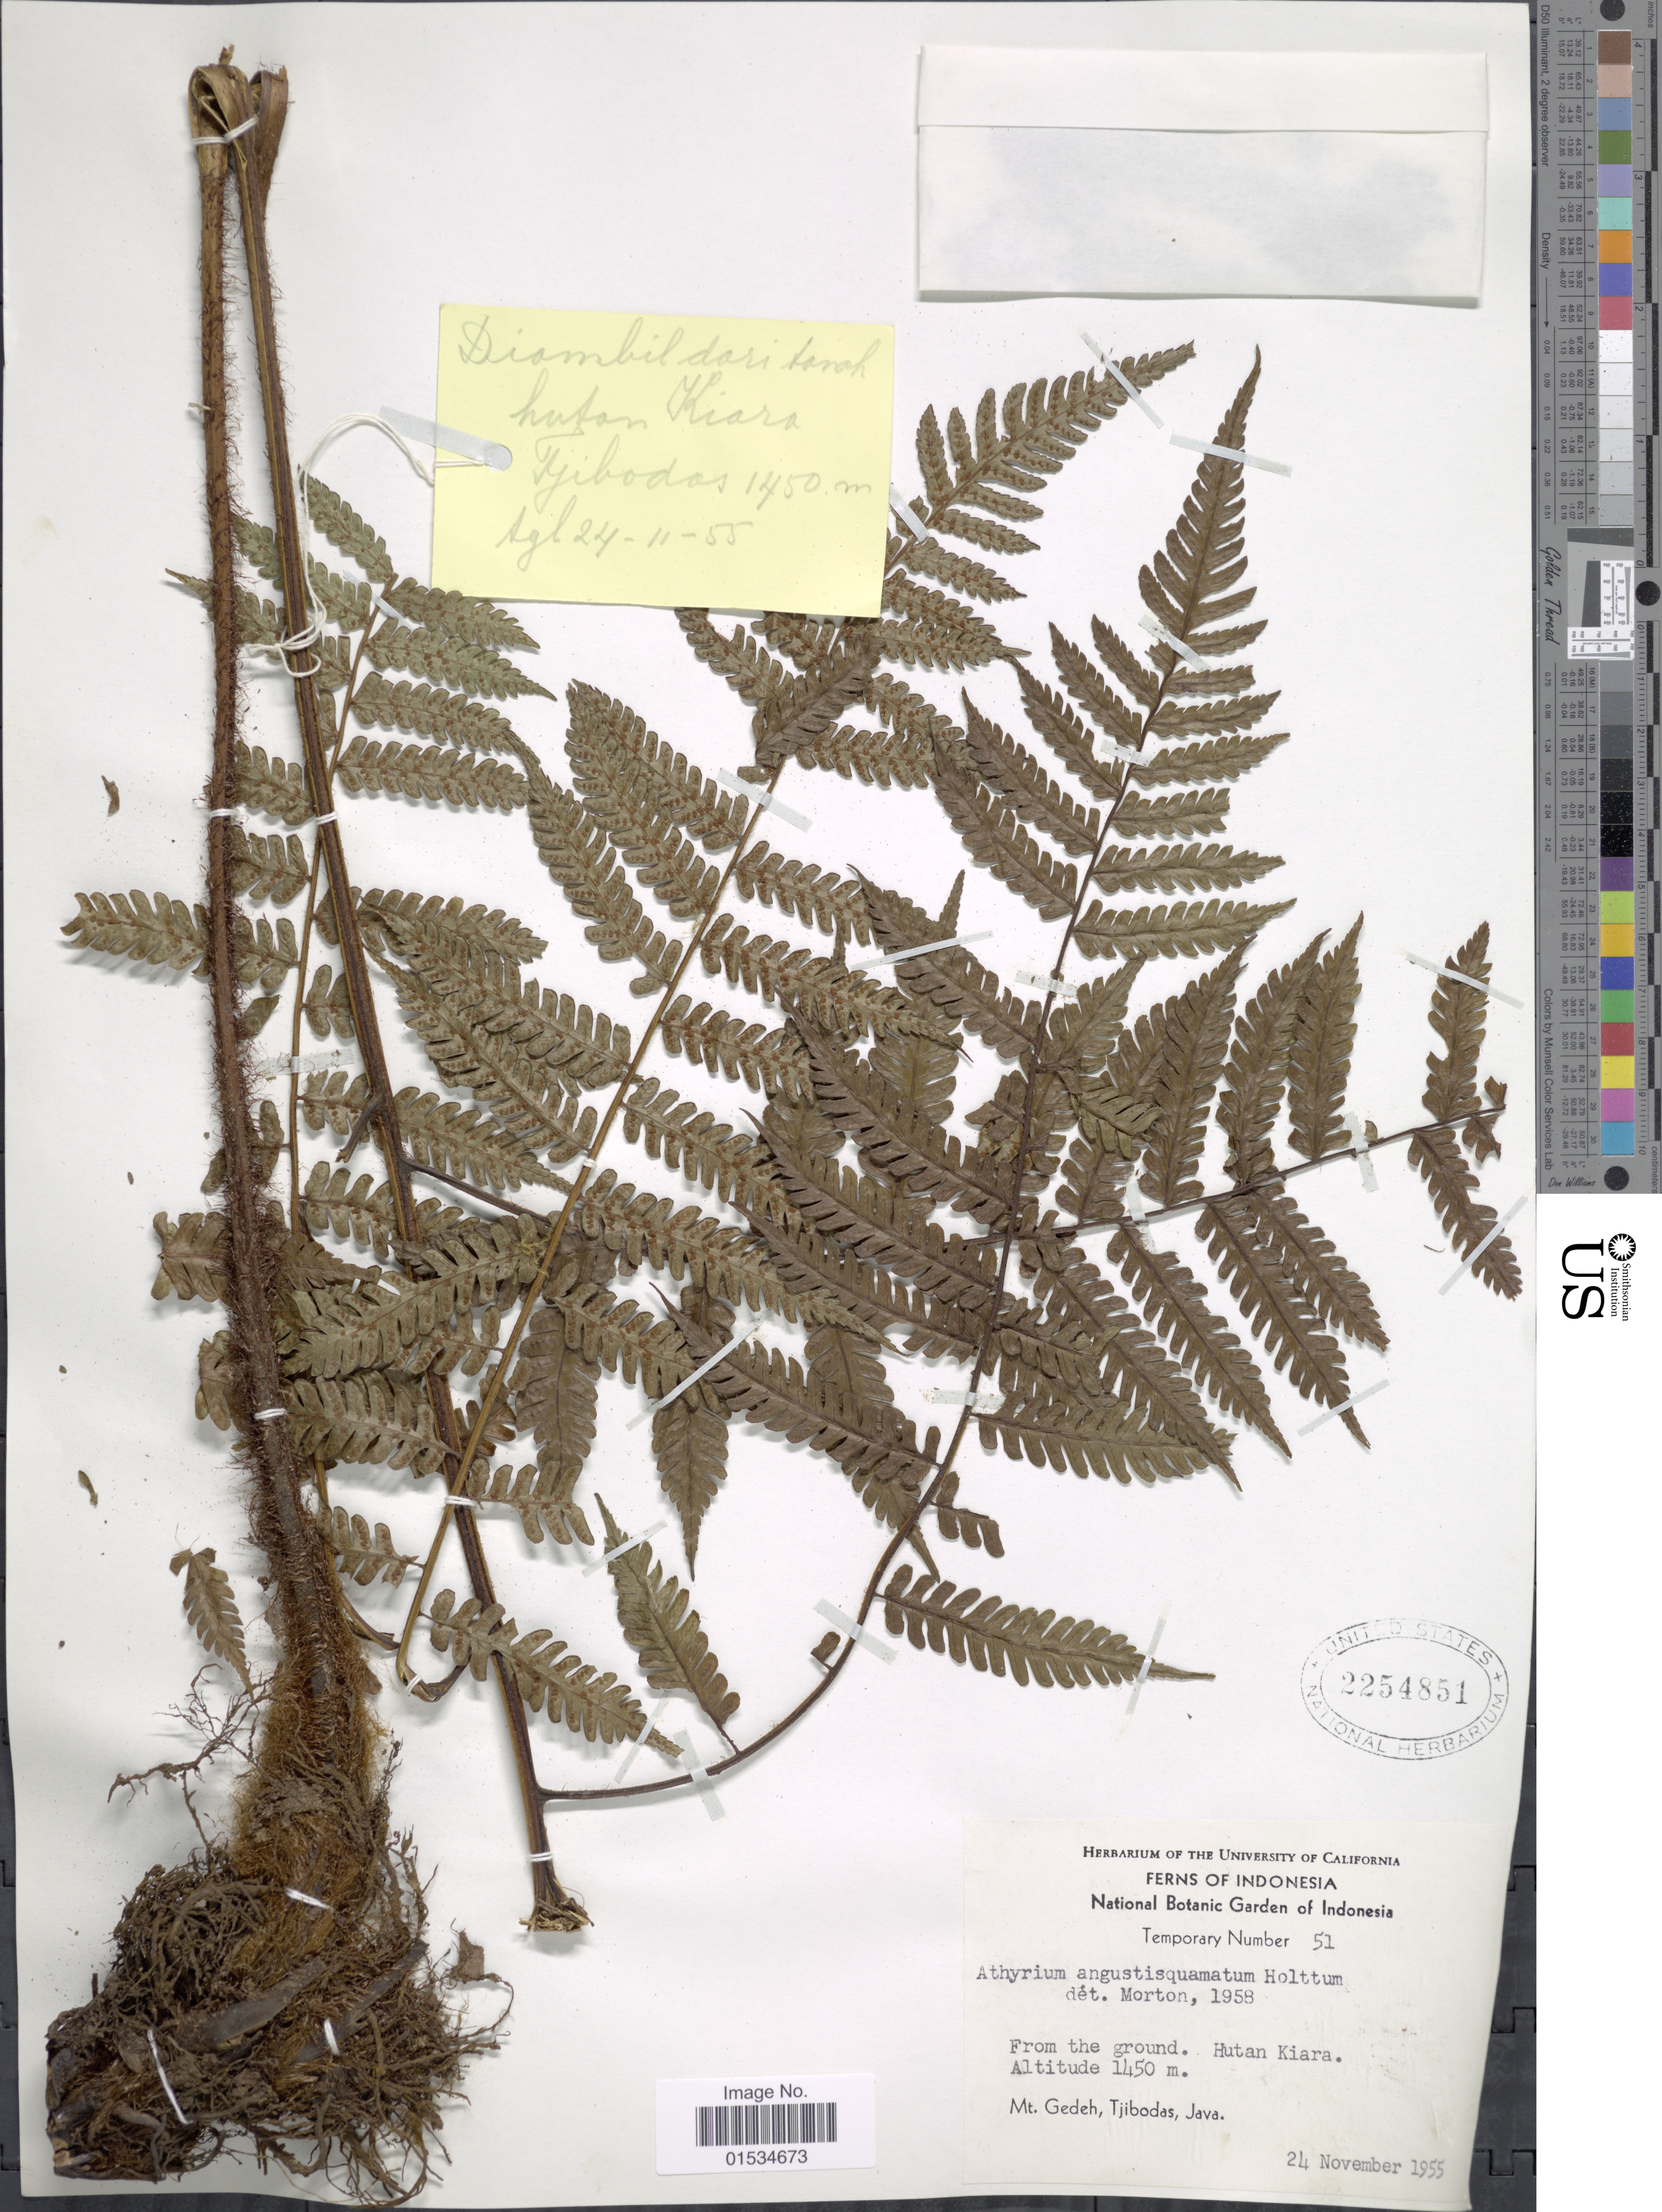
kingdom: Plantae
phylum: Tracheophyta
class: Polypodiopsida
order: Polypodiales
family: Athyriaceae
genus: Diplazium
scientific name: Diplazium angustisquamatum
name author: (Holttum) Parris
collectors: National Botanic Garden of Indonesia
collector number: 51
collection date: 1955-11-24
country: Indonesia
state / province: Java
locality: Hutan Kiara, Mt Gedeh, Tjibodas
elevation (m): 1450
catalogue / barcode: US 2254851